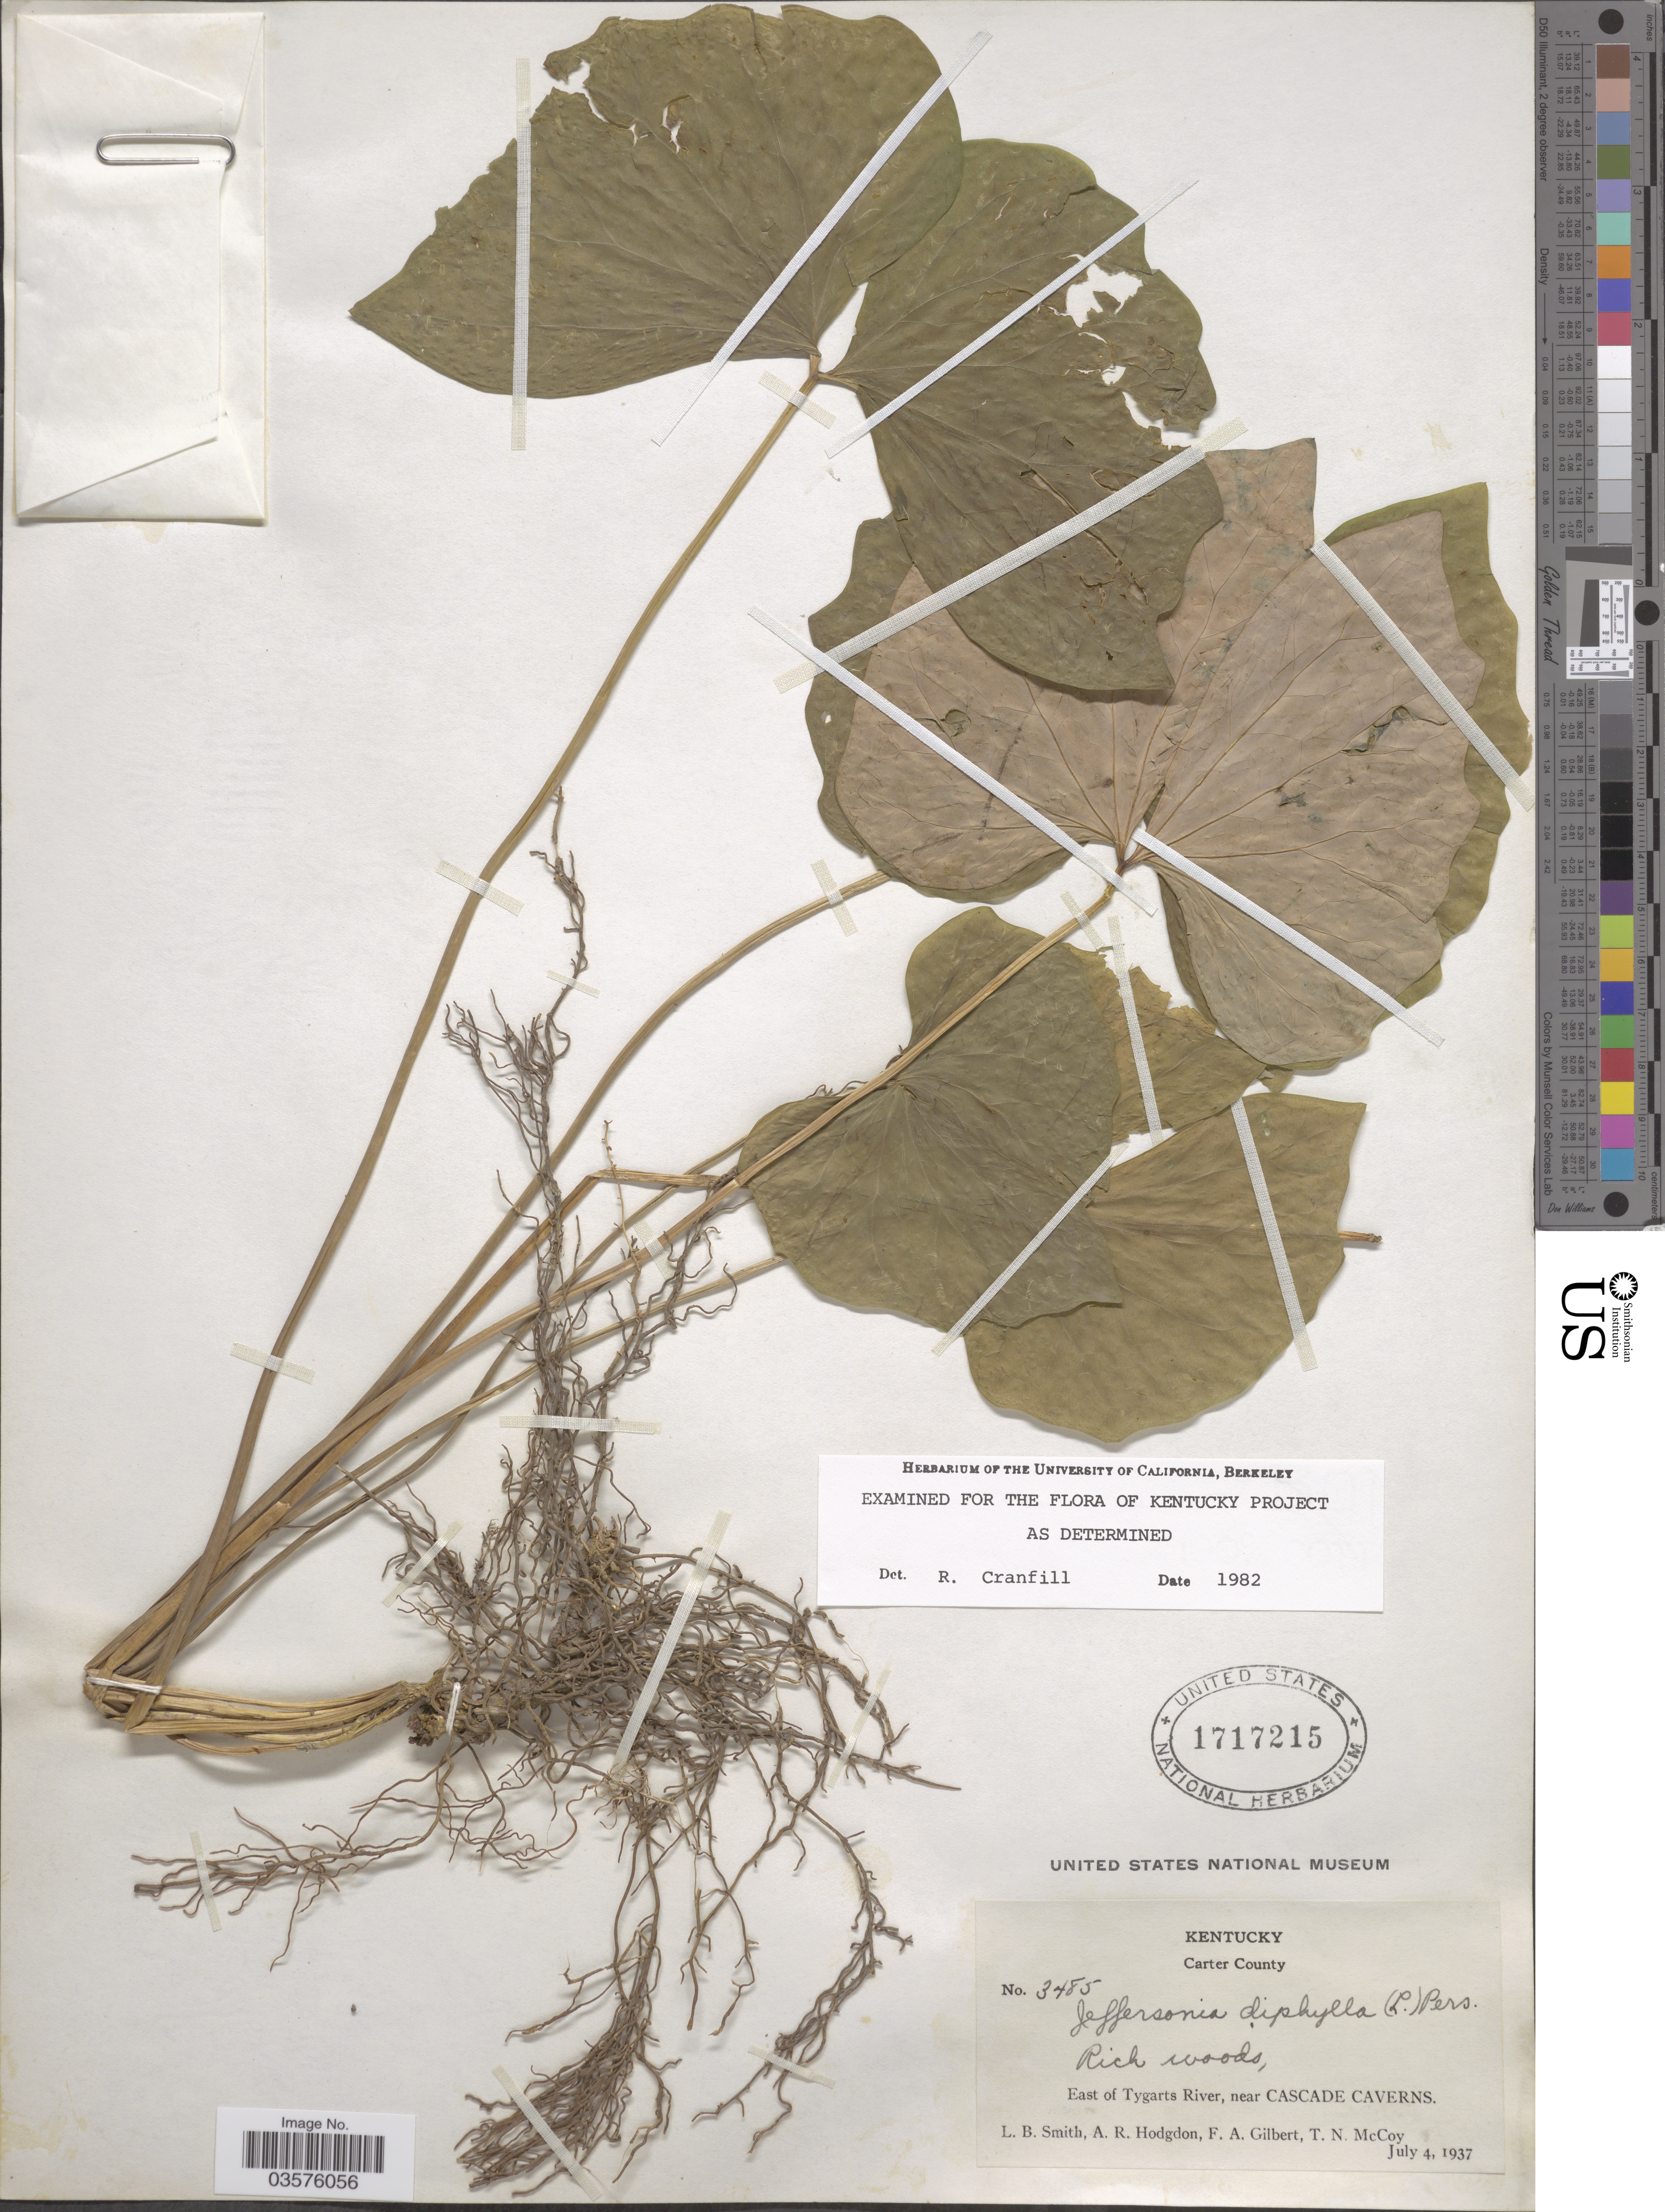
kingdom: Plantae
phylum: Tracheophyta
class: Magnoliopsida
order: Ranunculales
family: Berberidaceae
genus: Jeffersonia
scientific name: Jeffersonia diphylla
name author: (L.) Pers.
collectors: L. Smith, A. R. Hodgdon, F. A. Gilbert & T. N. McCoy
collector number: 3485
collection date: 1937-07-04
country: United States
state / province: Kentucky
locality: Carter County. East of Tygarts River, near Cascade Caverns.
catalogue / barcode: US 1717215